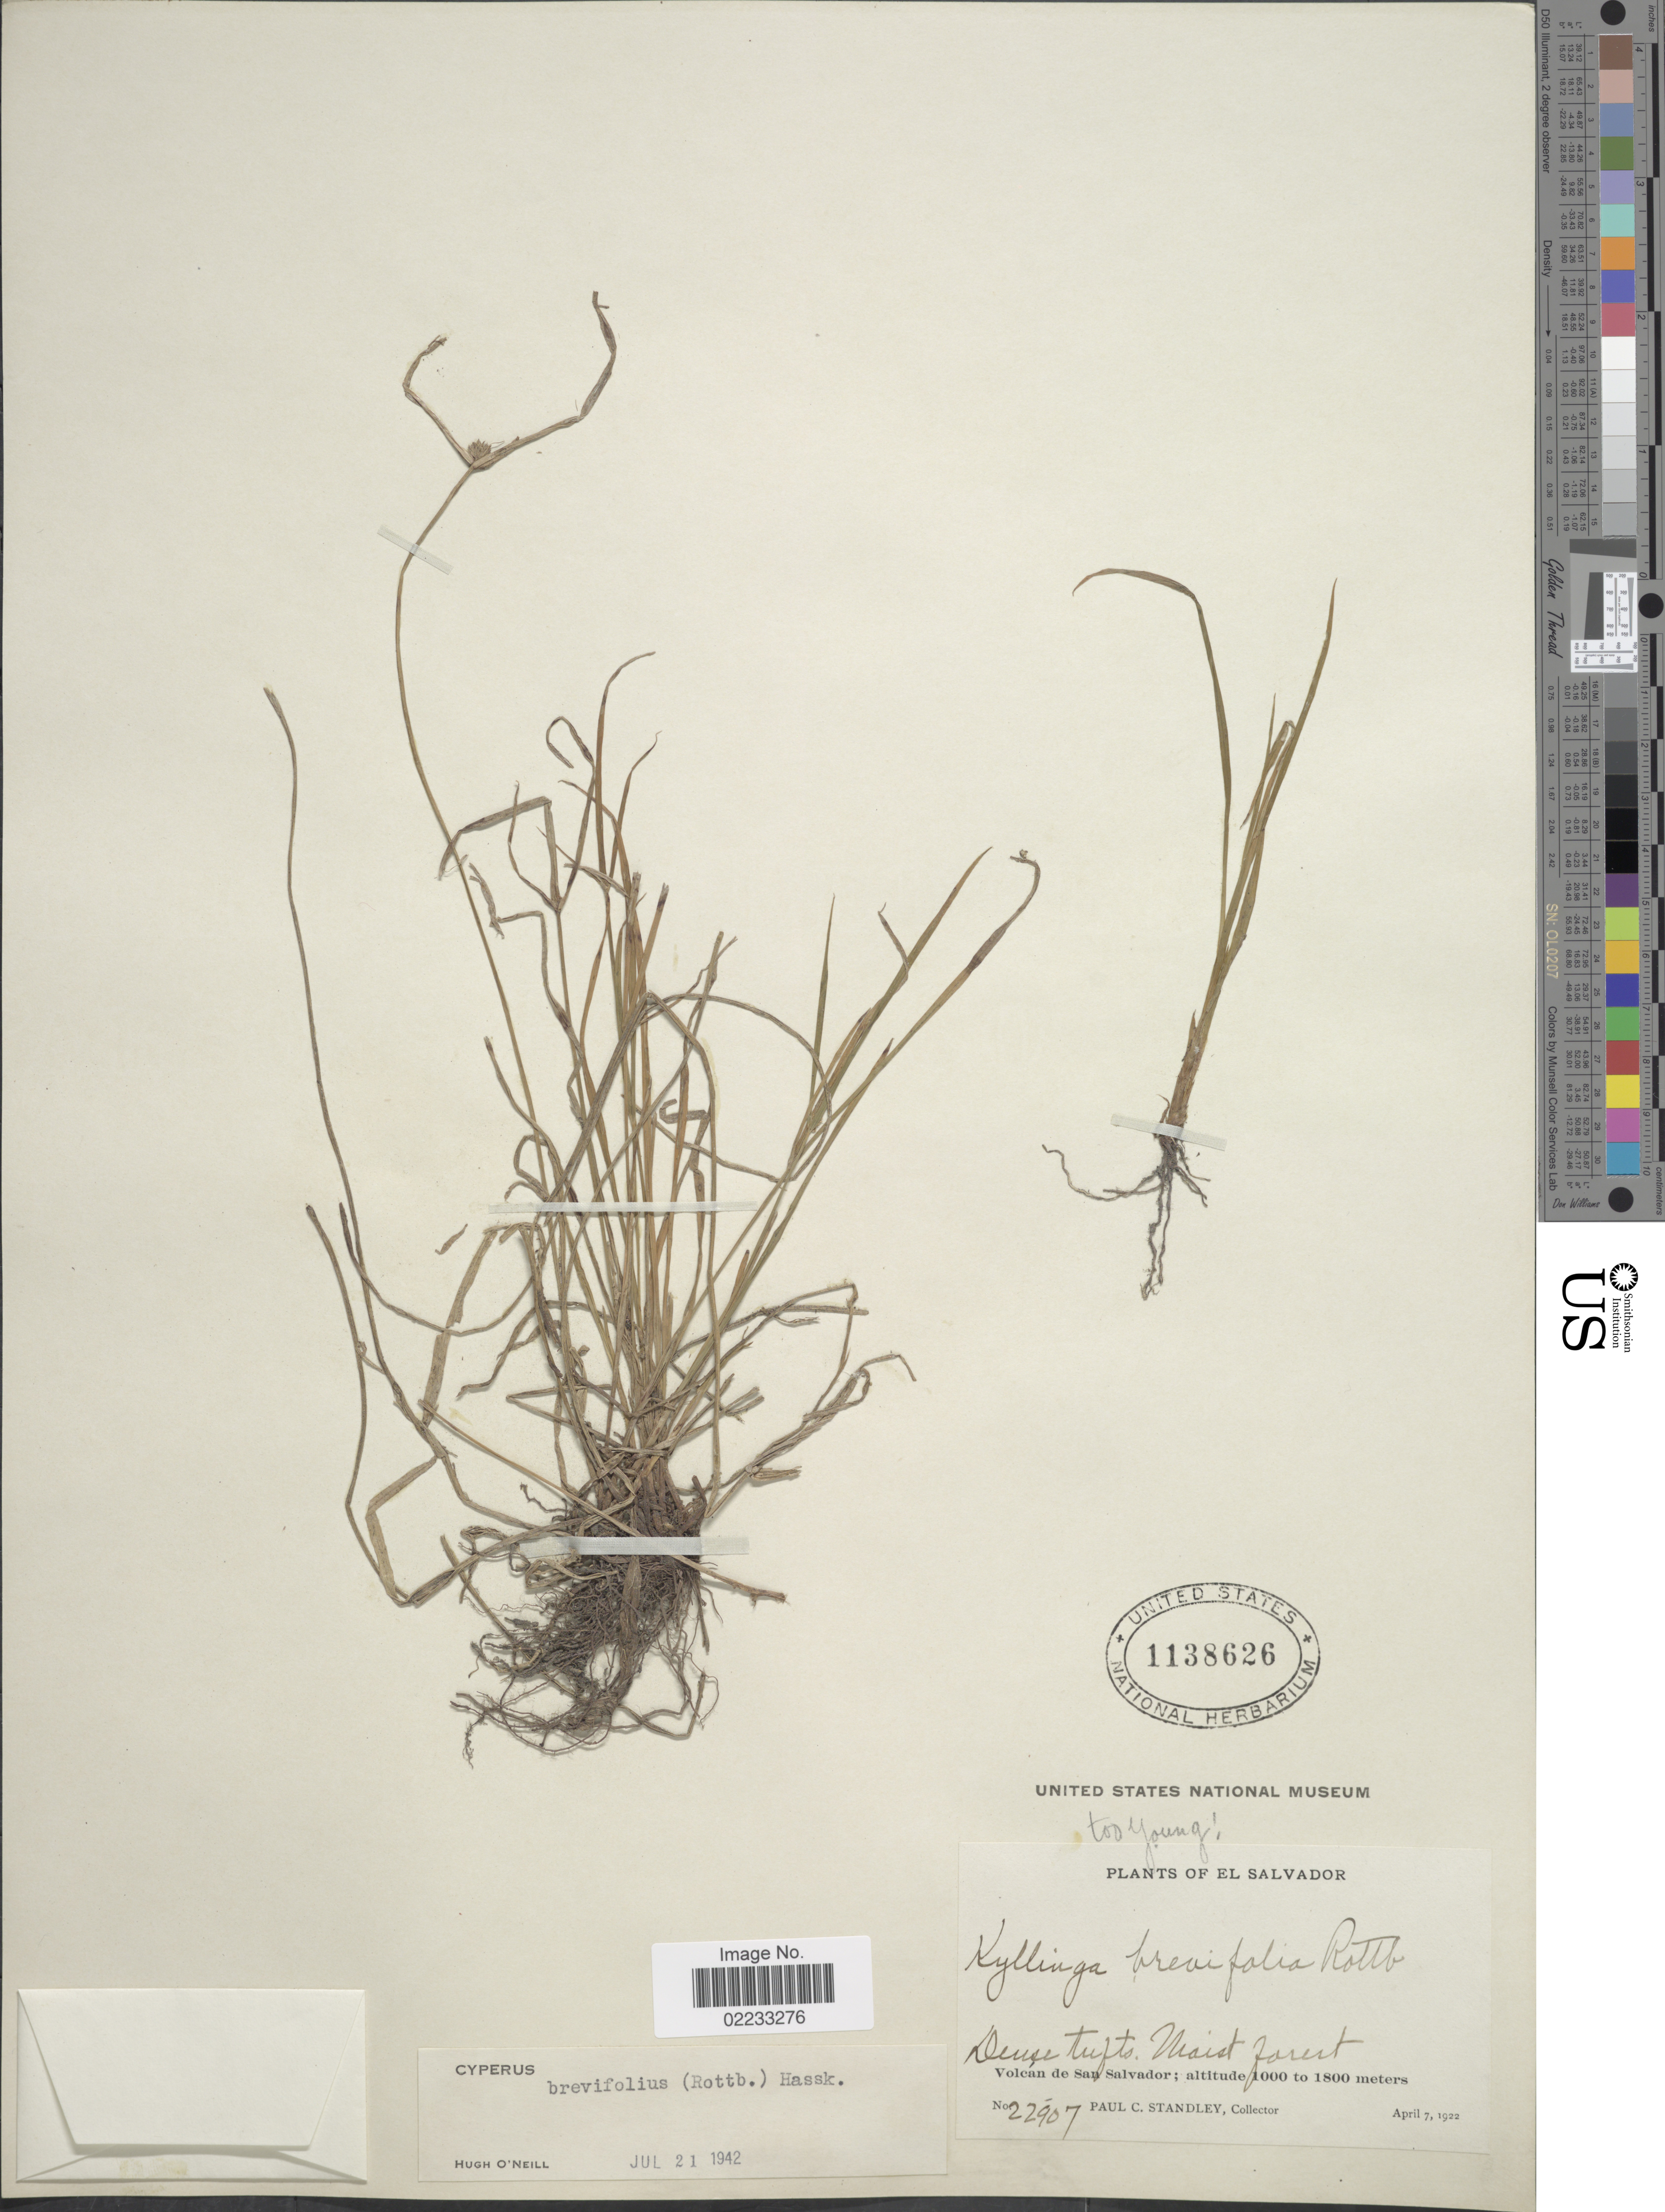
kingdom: Plantae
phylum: Tracheophyta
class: Liliopsida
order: Poales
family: Cyperaceae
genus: Cyperus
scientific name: Cyperus brevifolius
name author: (Rottb.) Hassk.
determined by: Strong, M. T., (US), Smithsonian Institution - National Museum of Natural History (UNITED STATES)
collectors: P. C. Standley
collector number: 22907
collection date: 1922-04-07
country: El Salvador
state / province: San Salvador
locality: Volcan de San Salvador.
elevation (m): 1000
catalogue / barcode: US 1138626